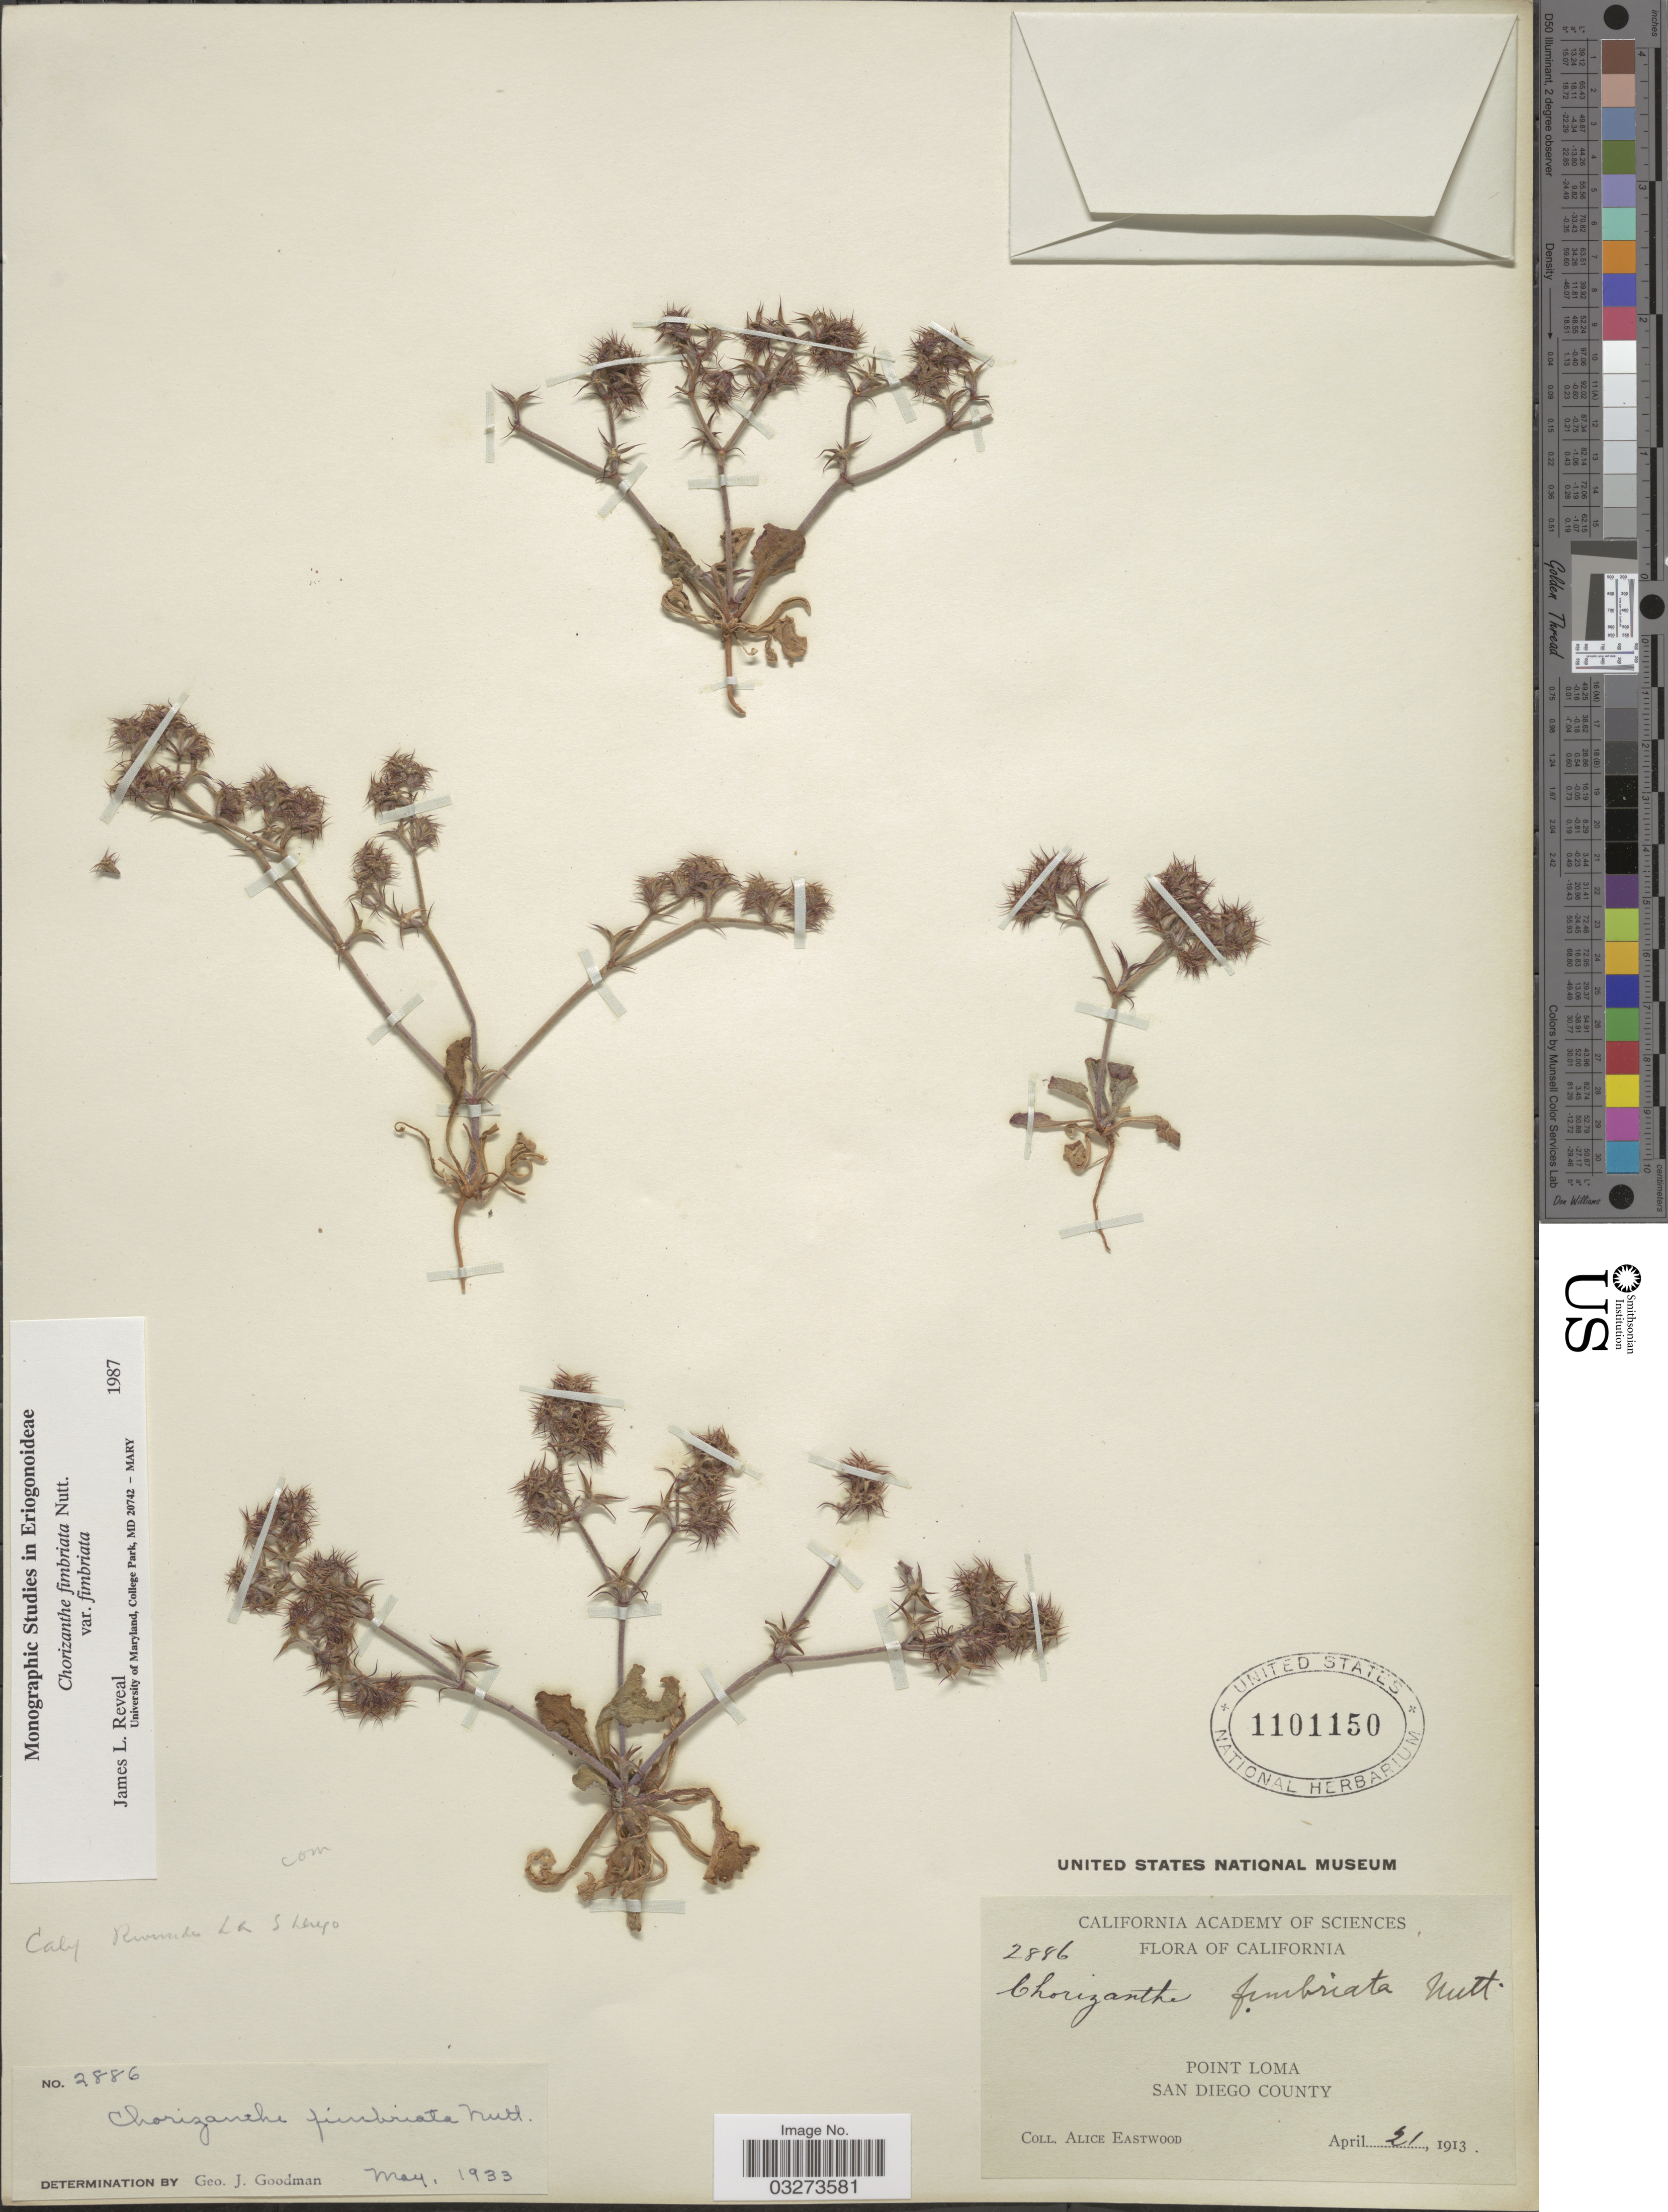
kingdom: Plantae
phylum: Tracheophyta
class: Magnoliopsida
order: Caryophyllales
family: Polygonaceae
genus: Chorizanthe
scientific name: Chorizanthe fimbriata var. fimbriata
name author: Nutt.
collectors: A. Eastwood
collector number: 2886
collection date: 1913-04-21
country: United States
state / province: California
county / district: San Diego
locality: Point Loma. San Diego County.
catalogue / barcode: US 1101150